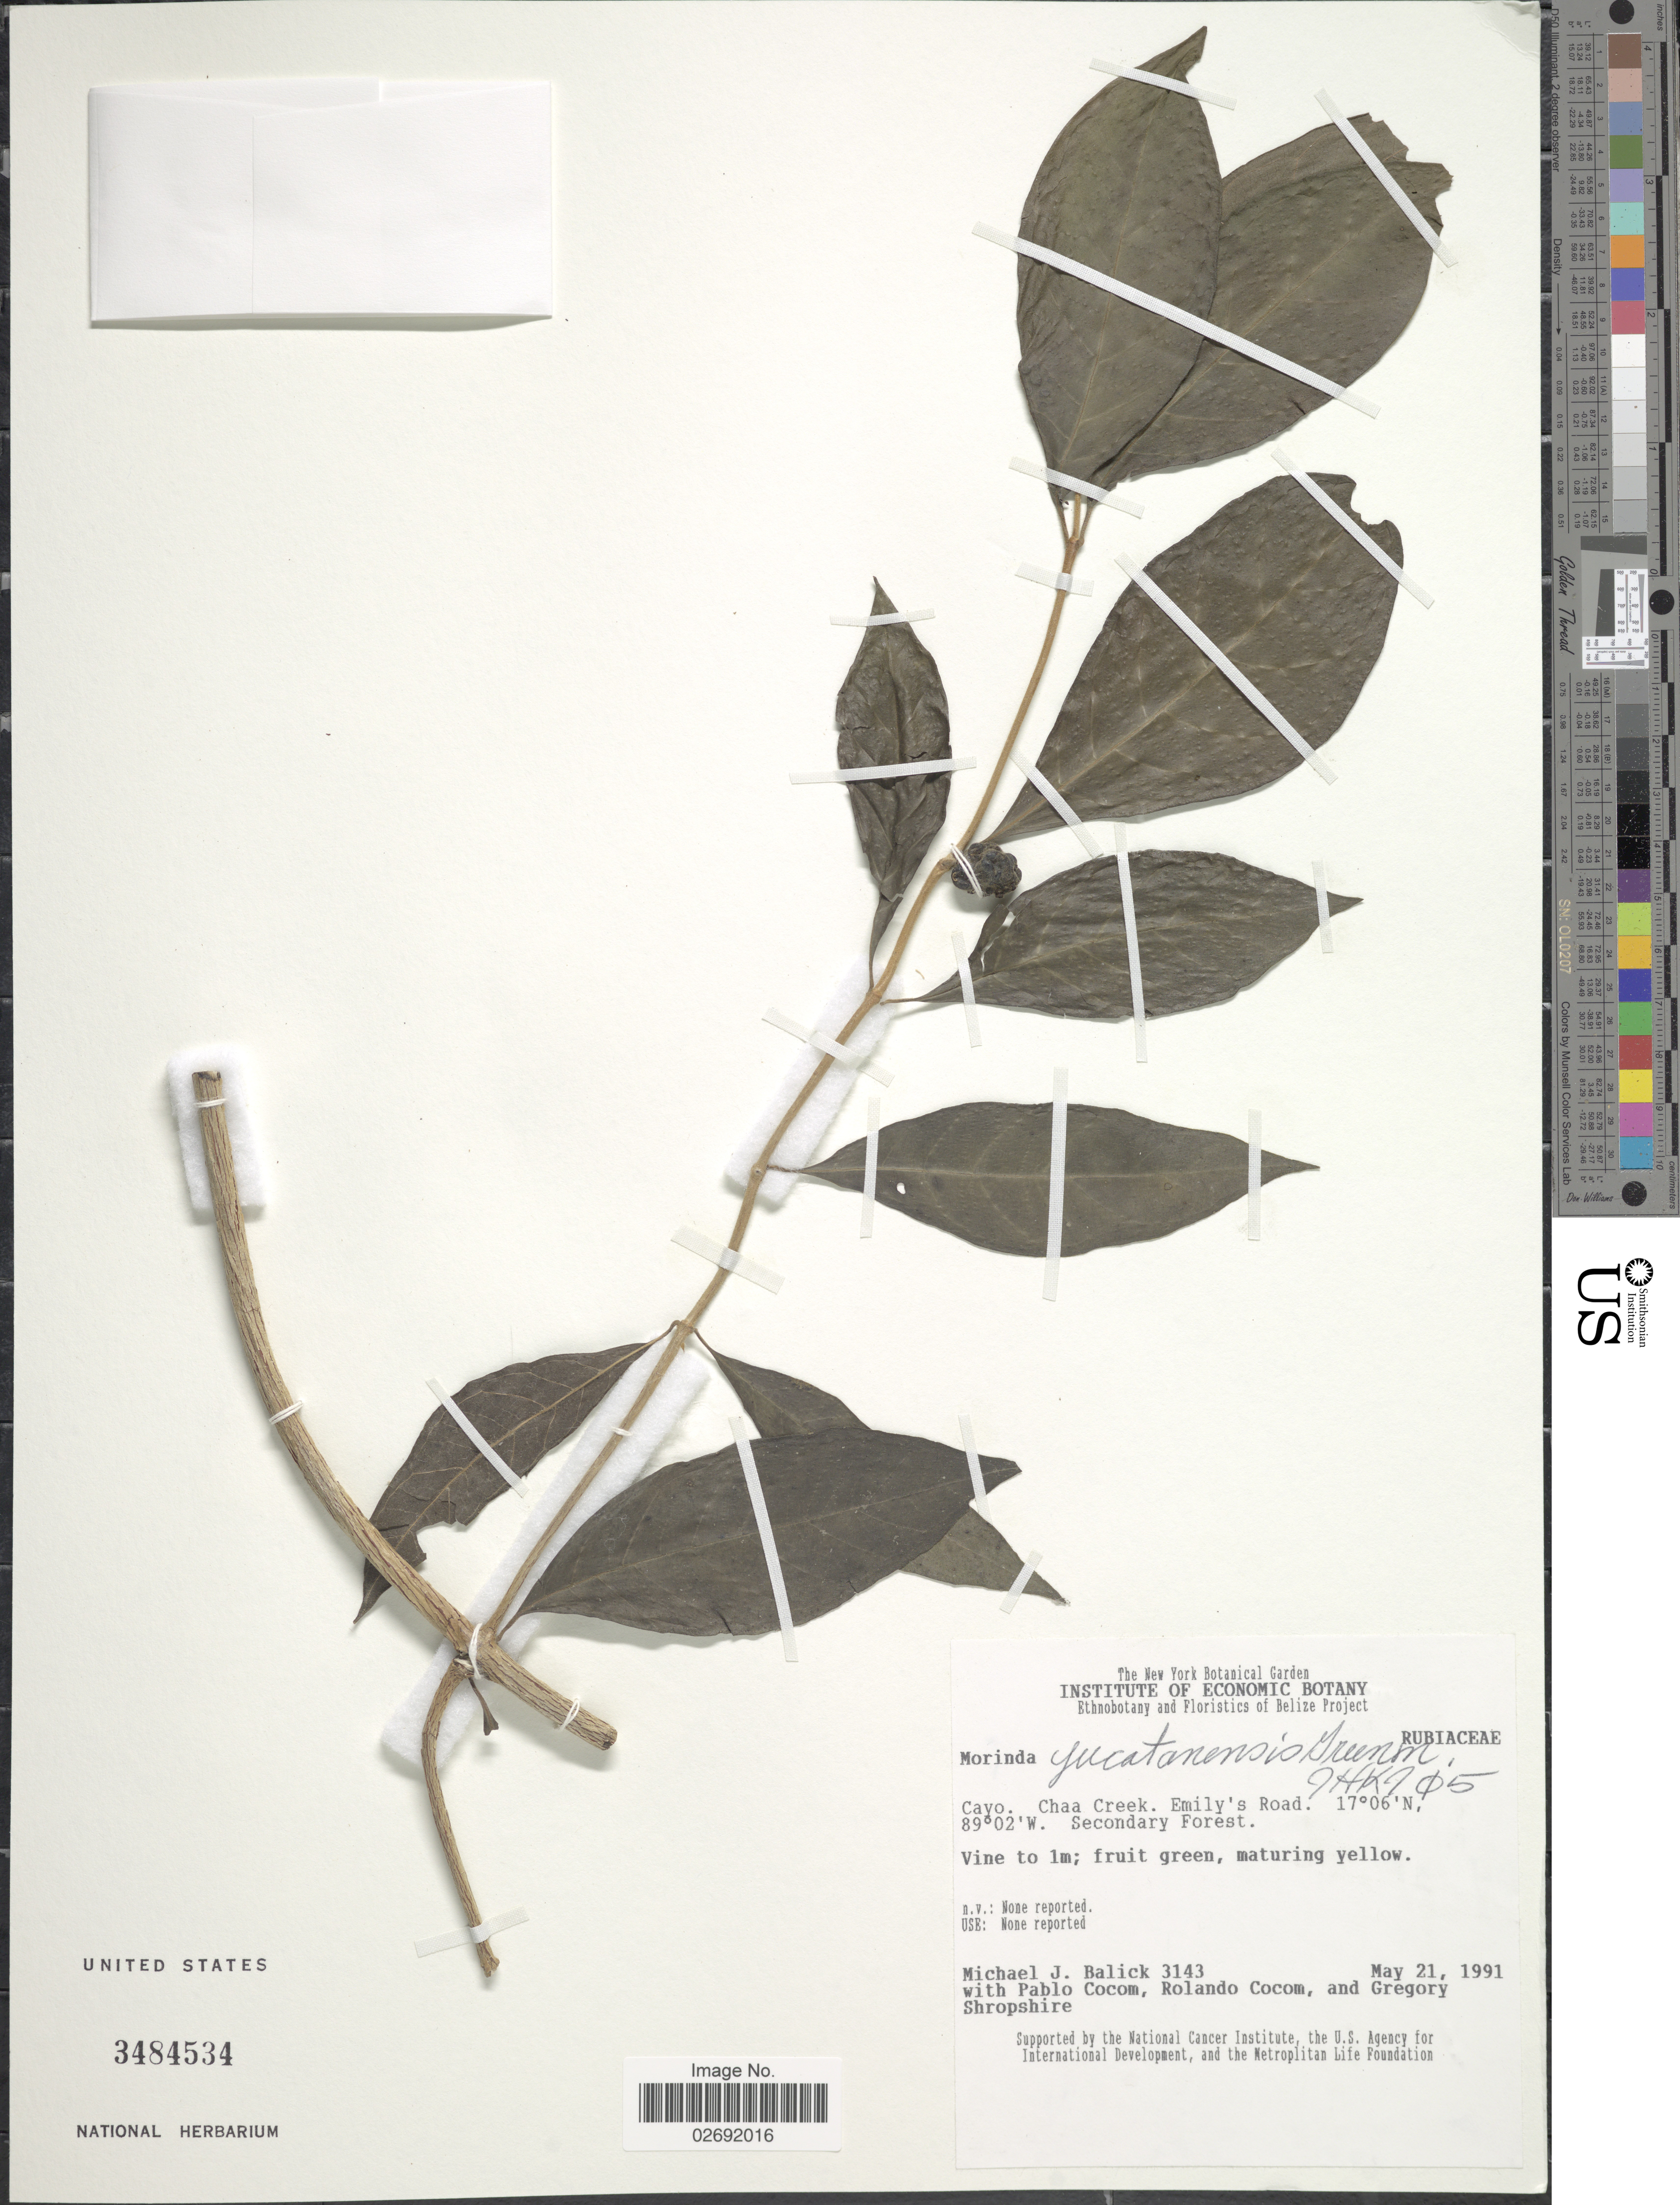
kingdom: Plantae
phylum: Tracheophyta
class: Magnoliopsida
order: Gentianales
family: Rubiaceae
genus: Morinda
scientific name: Morinda yucatanensis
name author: Greenm.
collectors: M. J. Balick, P. Cocom, R. Cocom & G. Shropshire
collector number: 3143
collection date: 1991-05-21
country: Belize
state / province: Cayo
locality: Chaa Creek. Emily's Road. Secondary Forest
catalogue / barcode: US 3484534